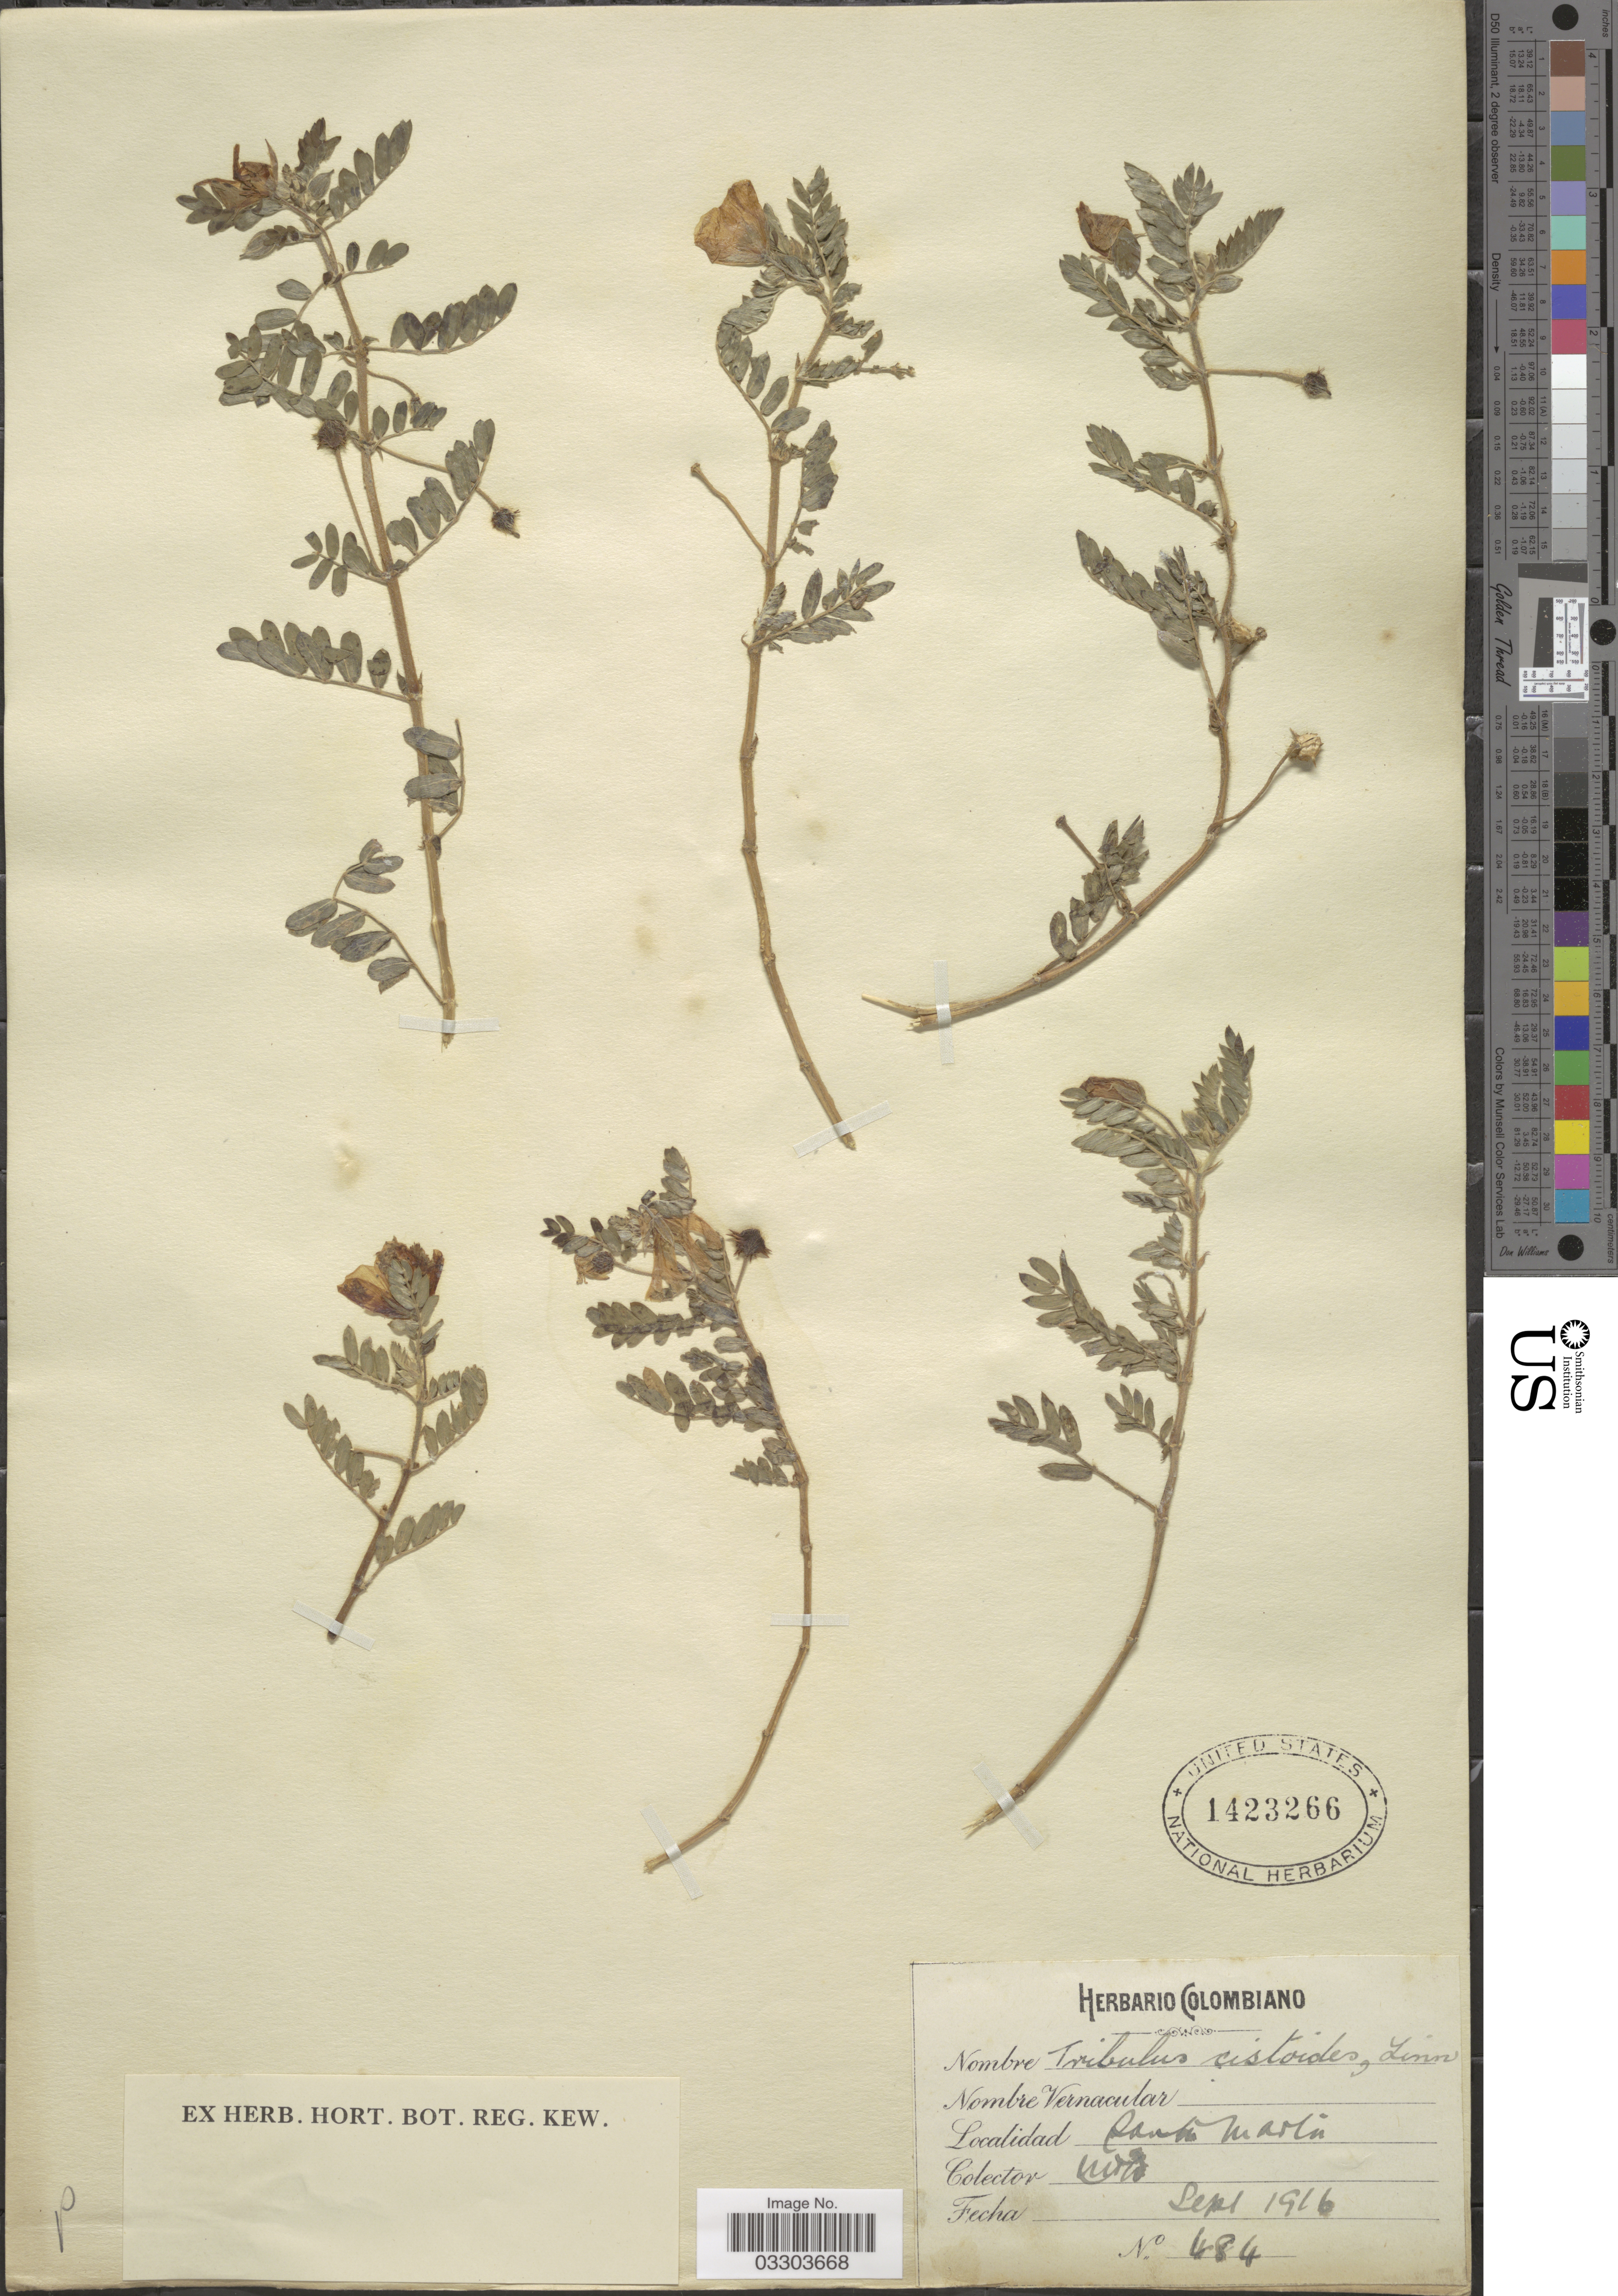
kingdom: Plantae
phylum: Tracheophyta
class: Magnoliopsida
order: Zygophyllales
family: Zygophyllaceae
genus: Tribulus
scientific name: Tribulus cistoides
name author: L.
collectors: M. T. Dawe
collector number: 484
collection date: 1916-09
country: Colombia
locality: Santa Marta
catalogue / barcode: US 1423266